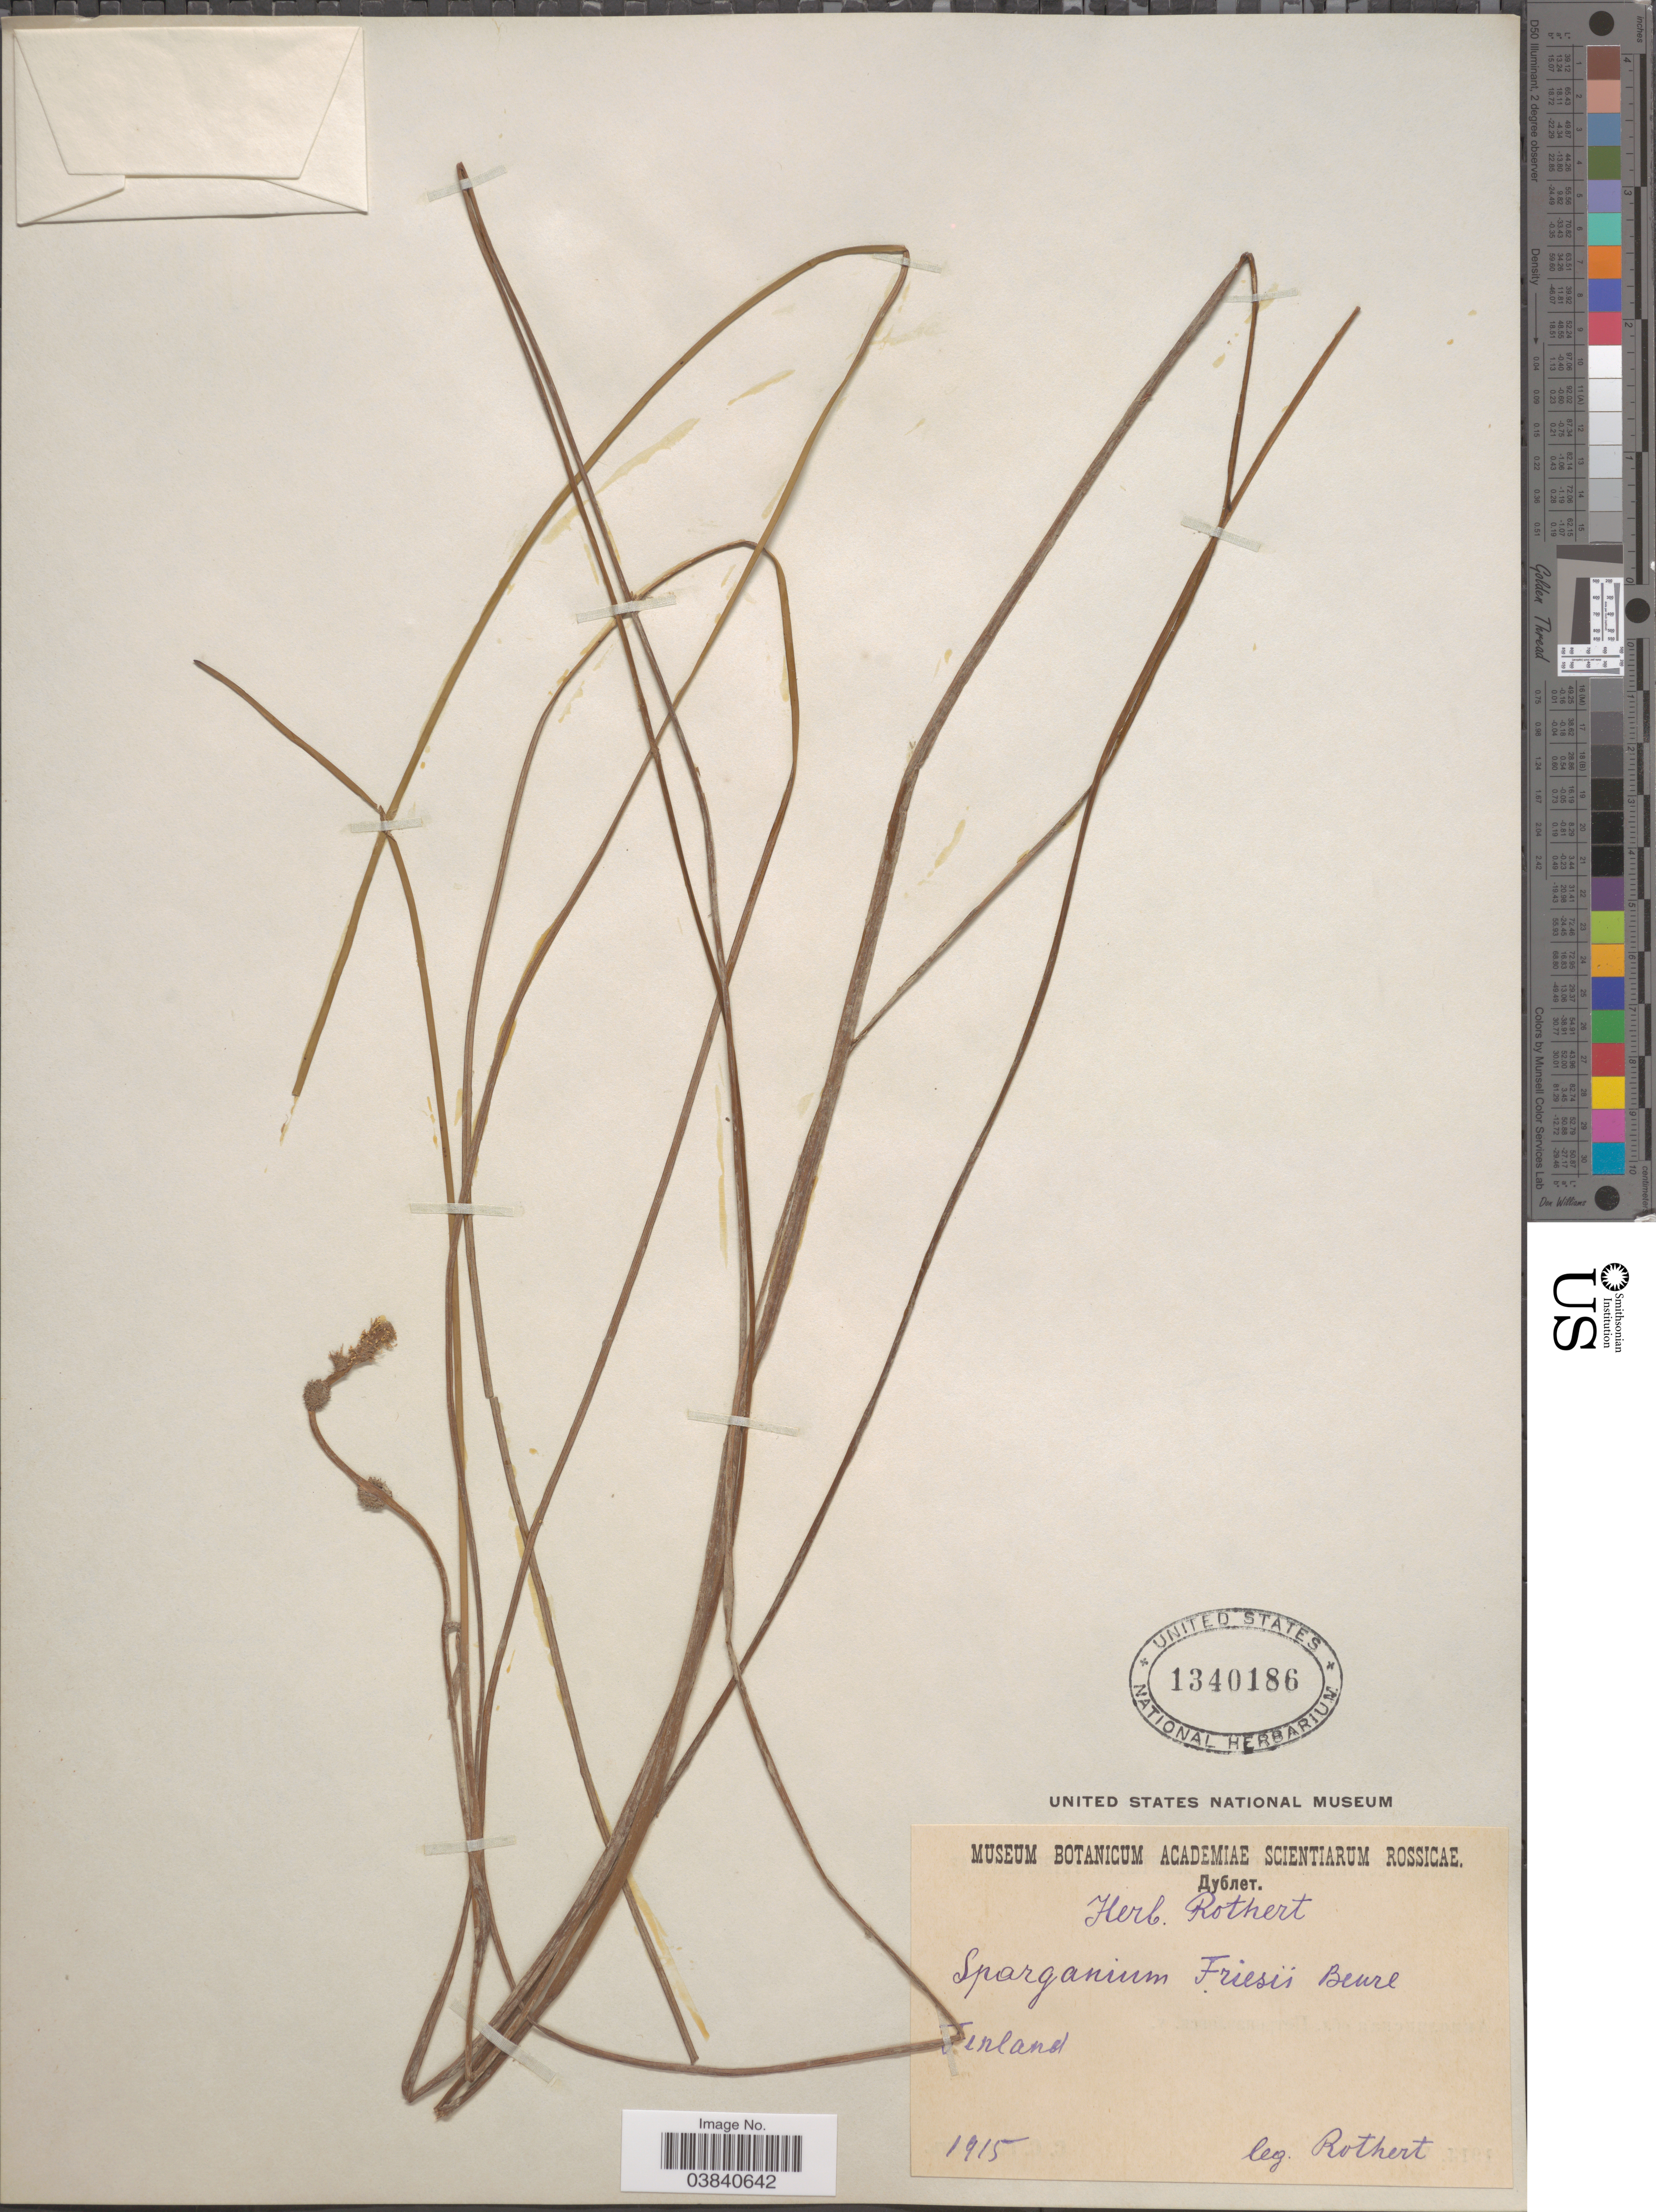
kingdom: Plantae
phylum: Tracheophyta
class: Liliopsida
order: Poales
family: Typhaceae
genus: Sparganium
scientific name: Sparganium friesii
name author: Beurl.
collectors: -- Rothert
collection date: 1915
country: Finland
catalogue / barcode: US 1340186